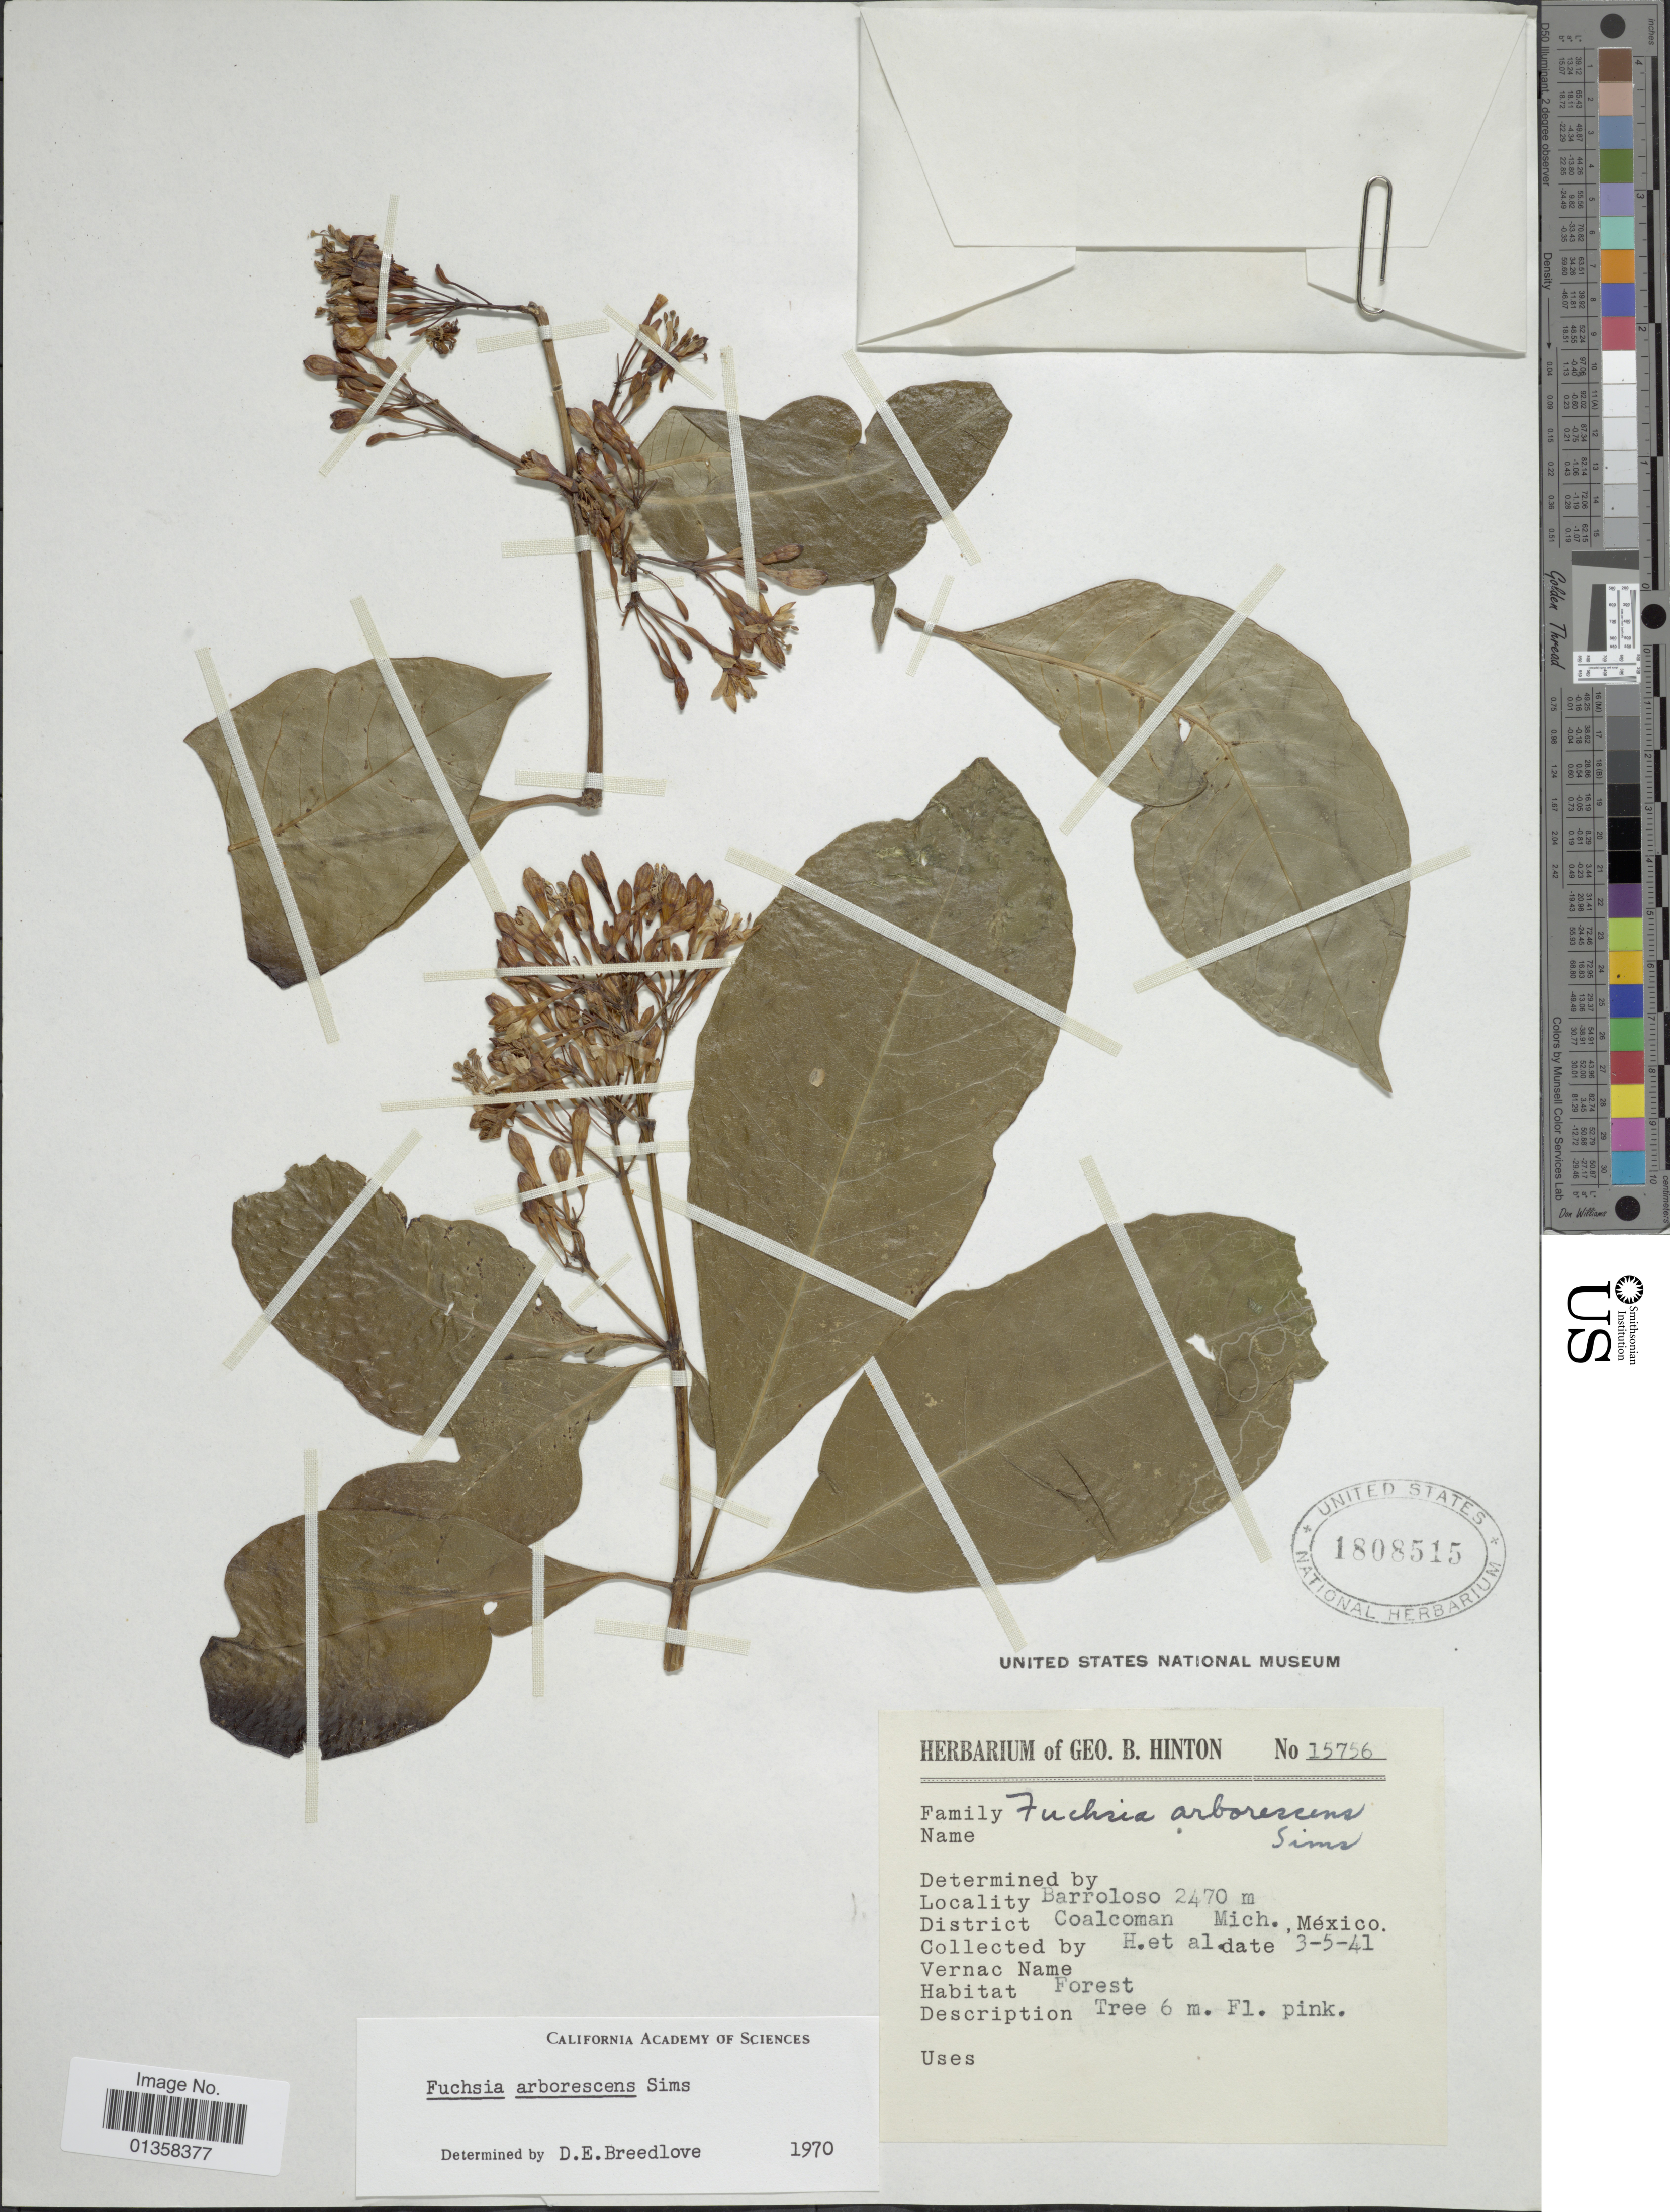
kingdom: Plantae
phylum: Tracheophyta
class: Magnoliopsida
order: Myrtales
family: Onagraceae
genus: Fuchsia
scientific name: Fuchsia arborescens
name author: Sims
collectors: G. B. Hinton & et al.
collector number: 15756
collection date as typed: Transcribed d/m/y: 3/5/41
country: Mexico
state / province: Michoacan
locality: Barroloso, Coalcoman, Mich.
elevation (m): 2470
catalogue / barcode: US 1808515